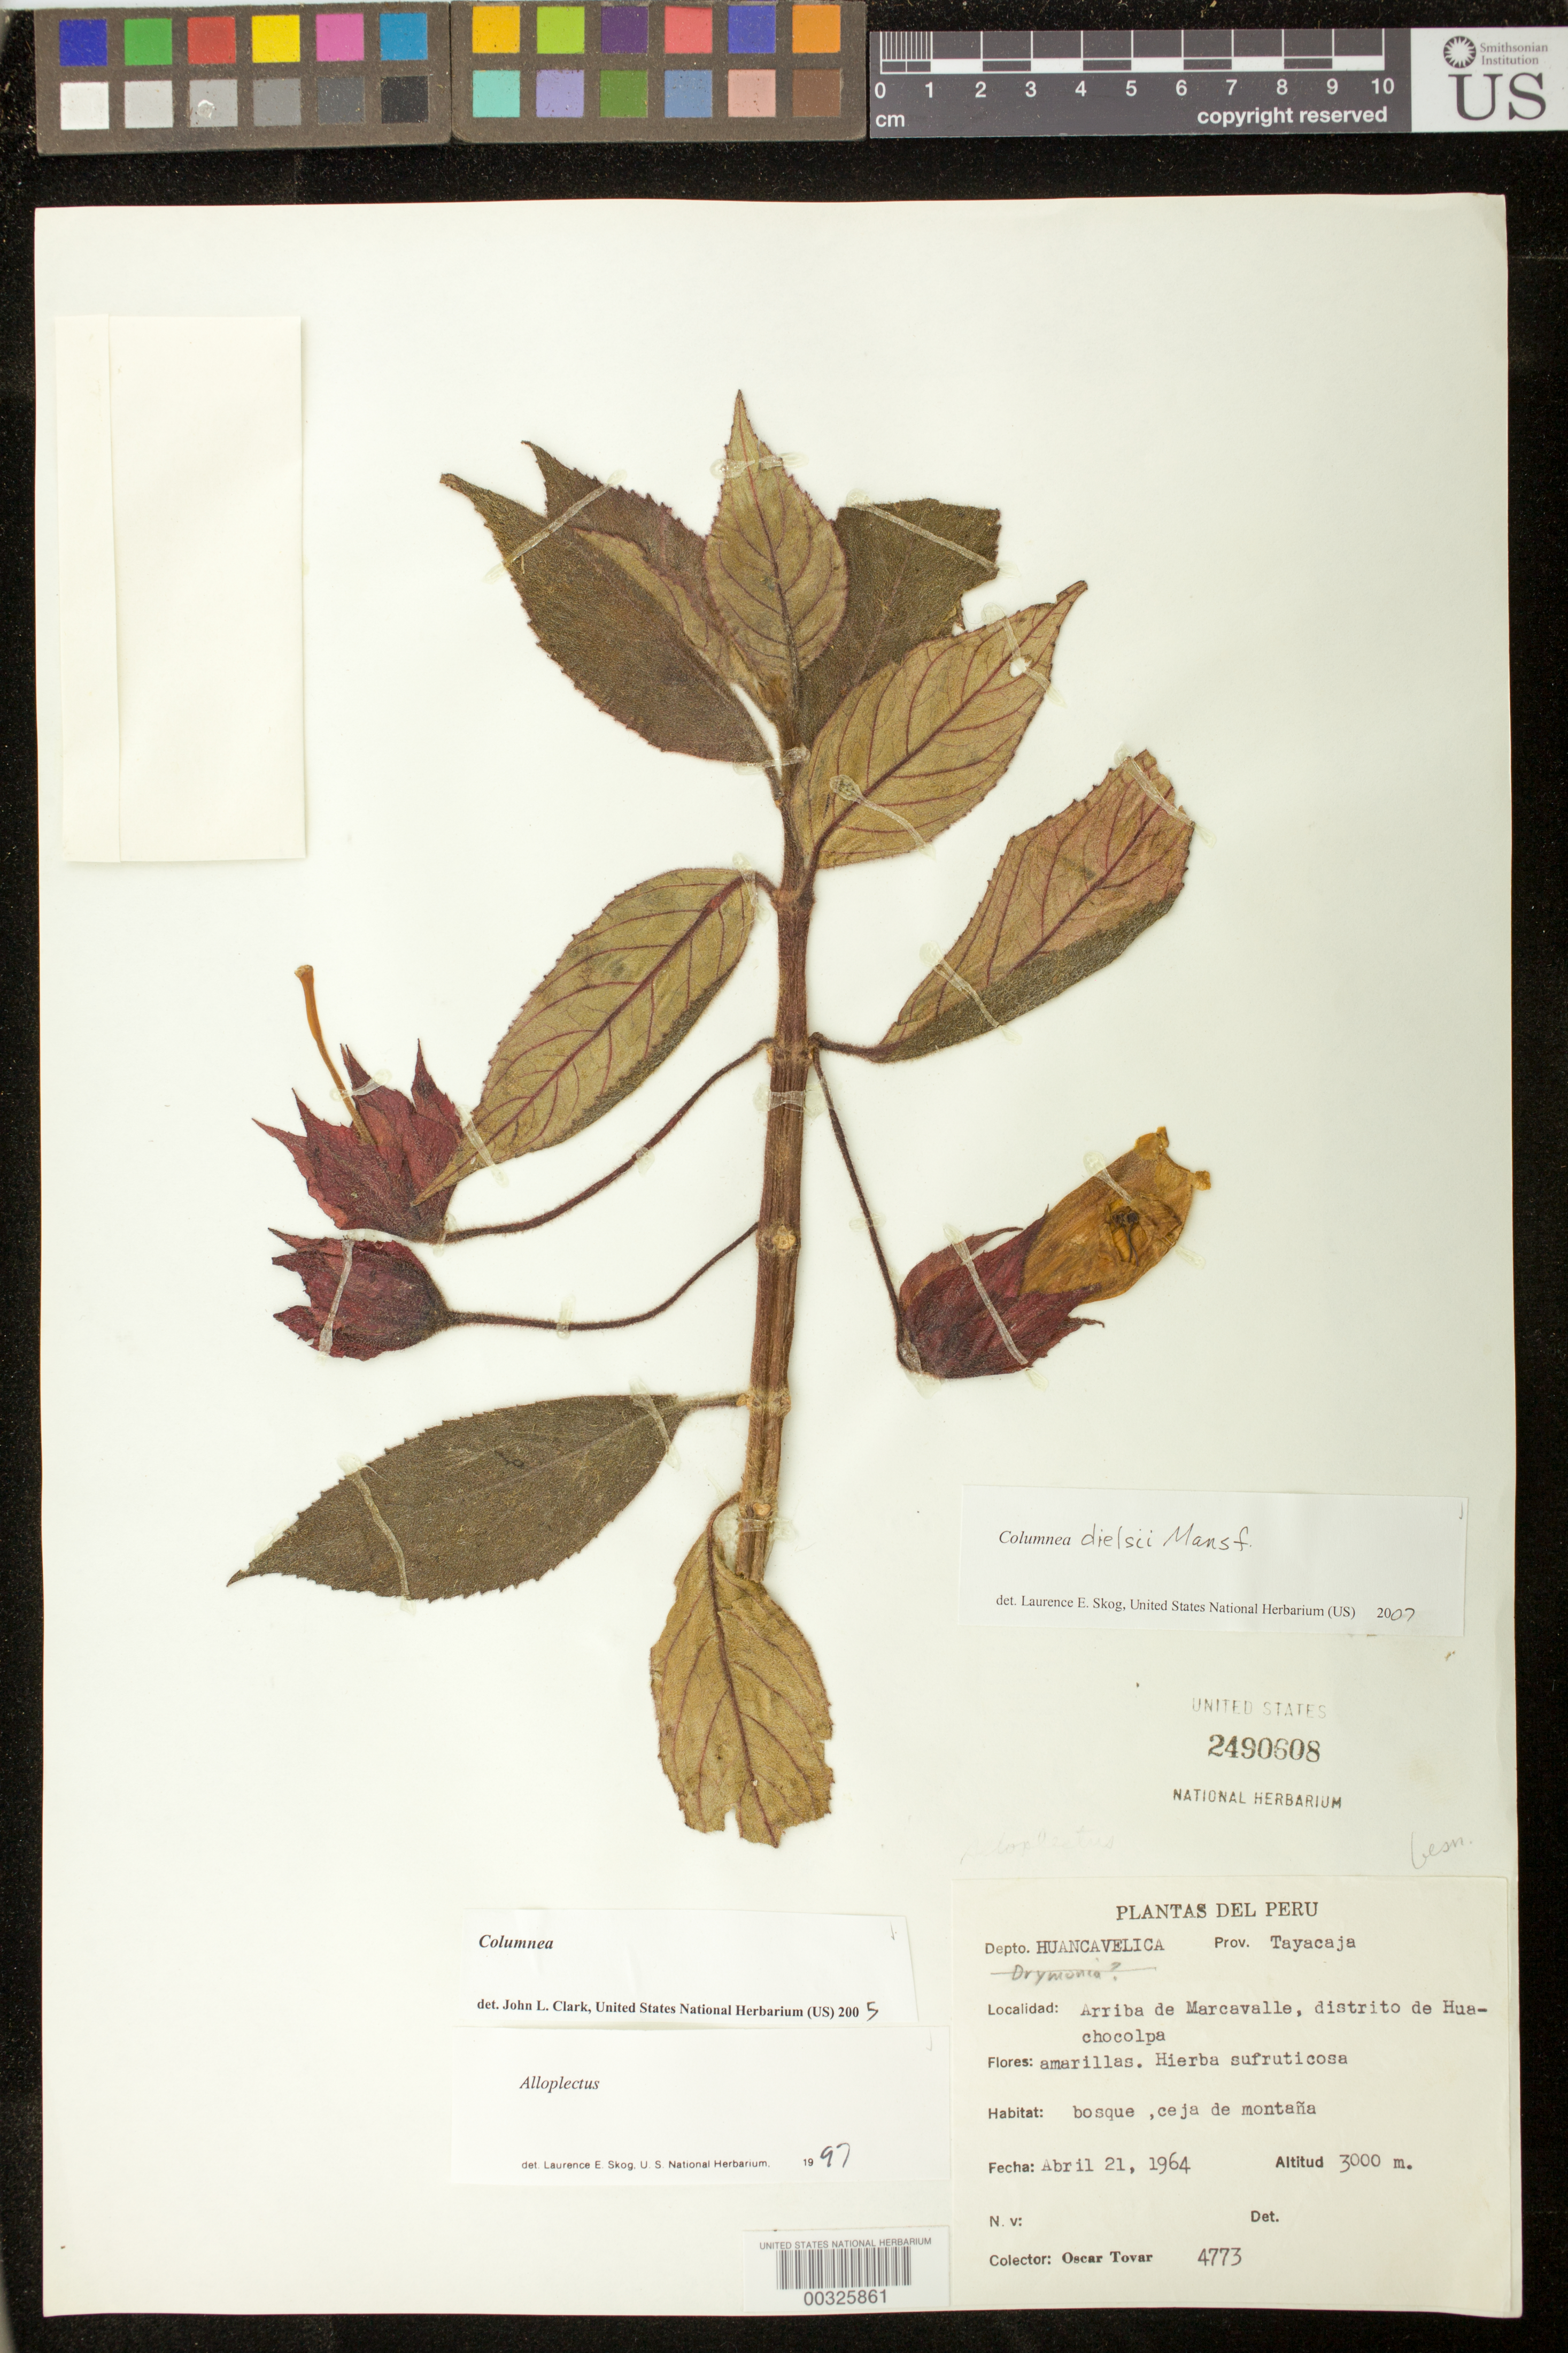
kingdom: Plantae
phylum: Tracheophyta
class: Magnoliopsida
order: Lamiales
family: Gesneriaceae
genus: Columnea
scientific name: Columnea dielsii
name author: Mansf.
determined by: Skog, Laurence E.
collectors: Ó. Tovar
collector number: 4773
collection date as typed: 21 Apr 1964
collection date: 1964-04-21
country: Peru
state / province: Huancavelica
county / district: Tayacaja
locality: Prov. Tayacaja, dtto. de Huachocolpa; arriba de Marcavalle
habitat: Bosque, ceja de montaña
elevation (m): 3000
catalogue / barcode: US 2490608